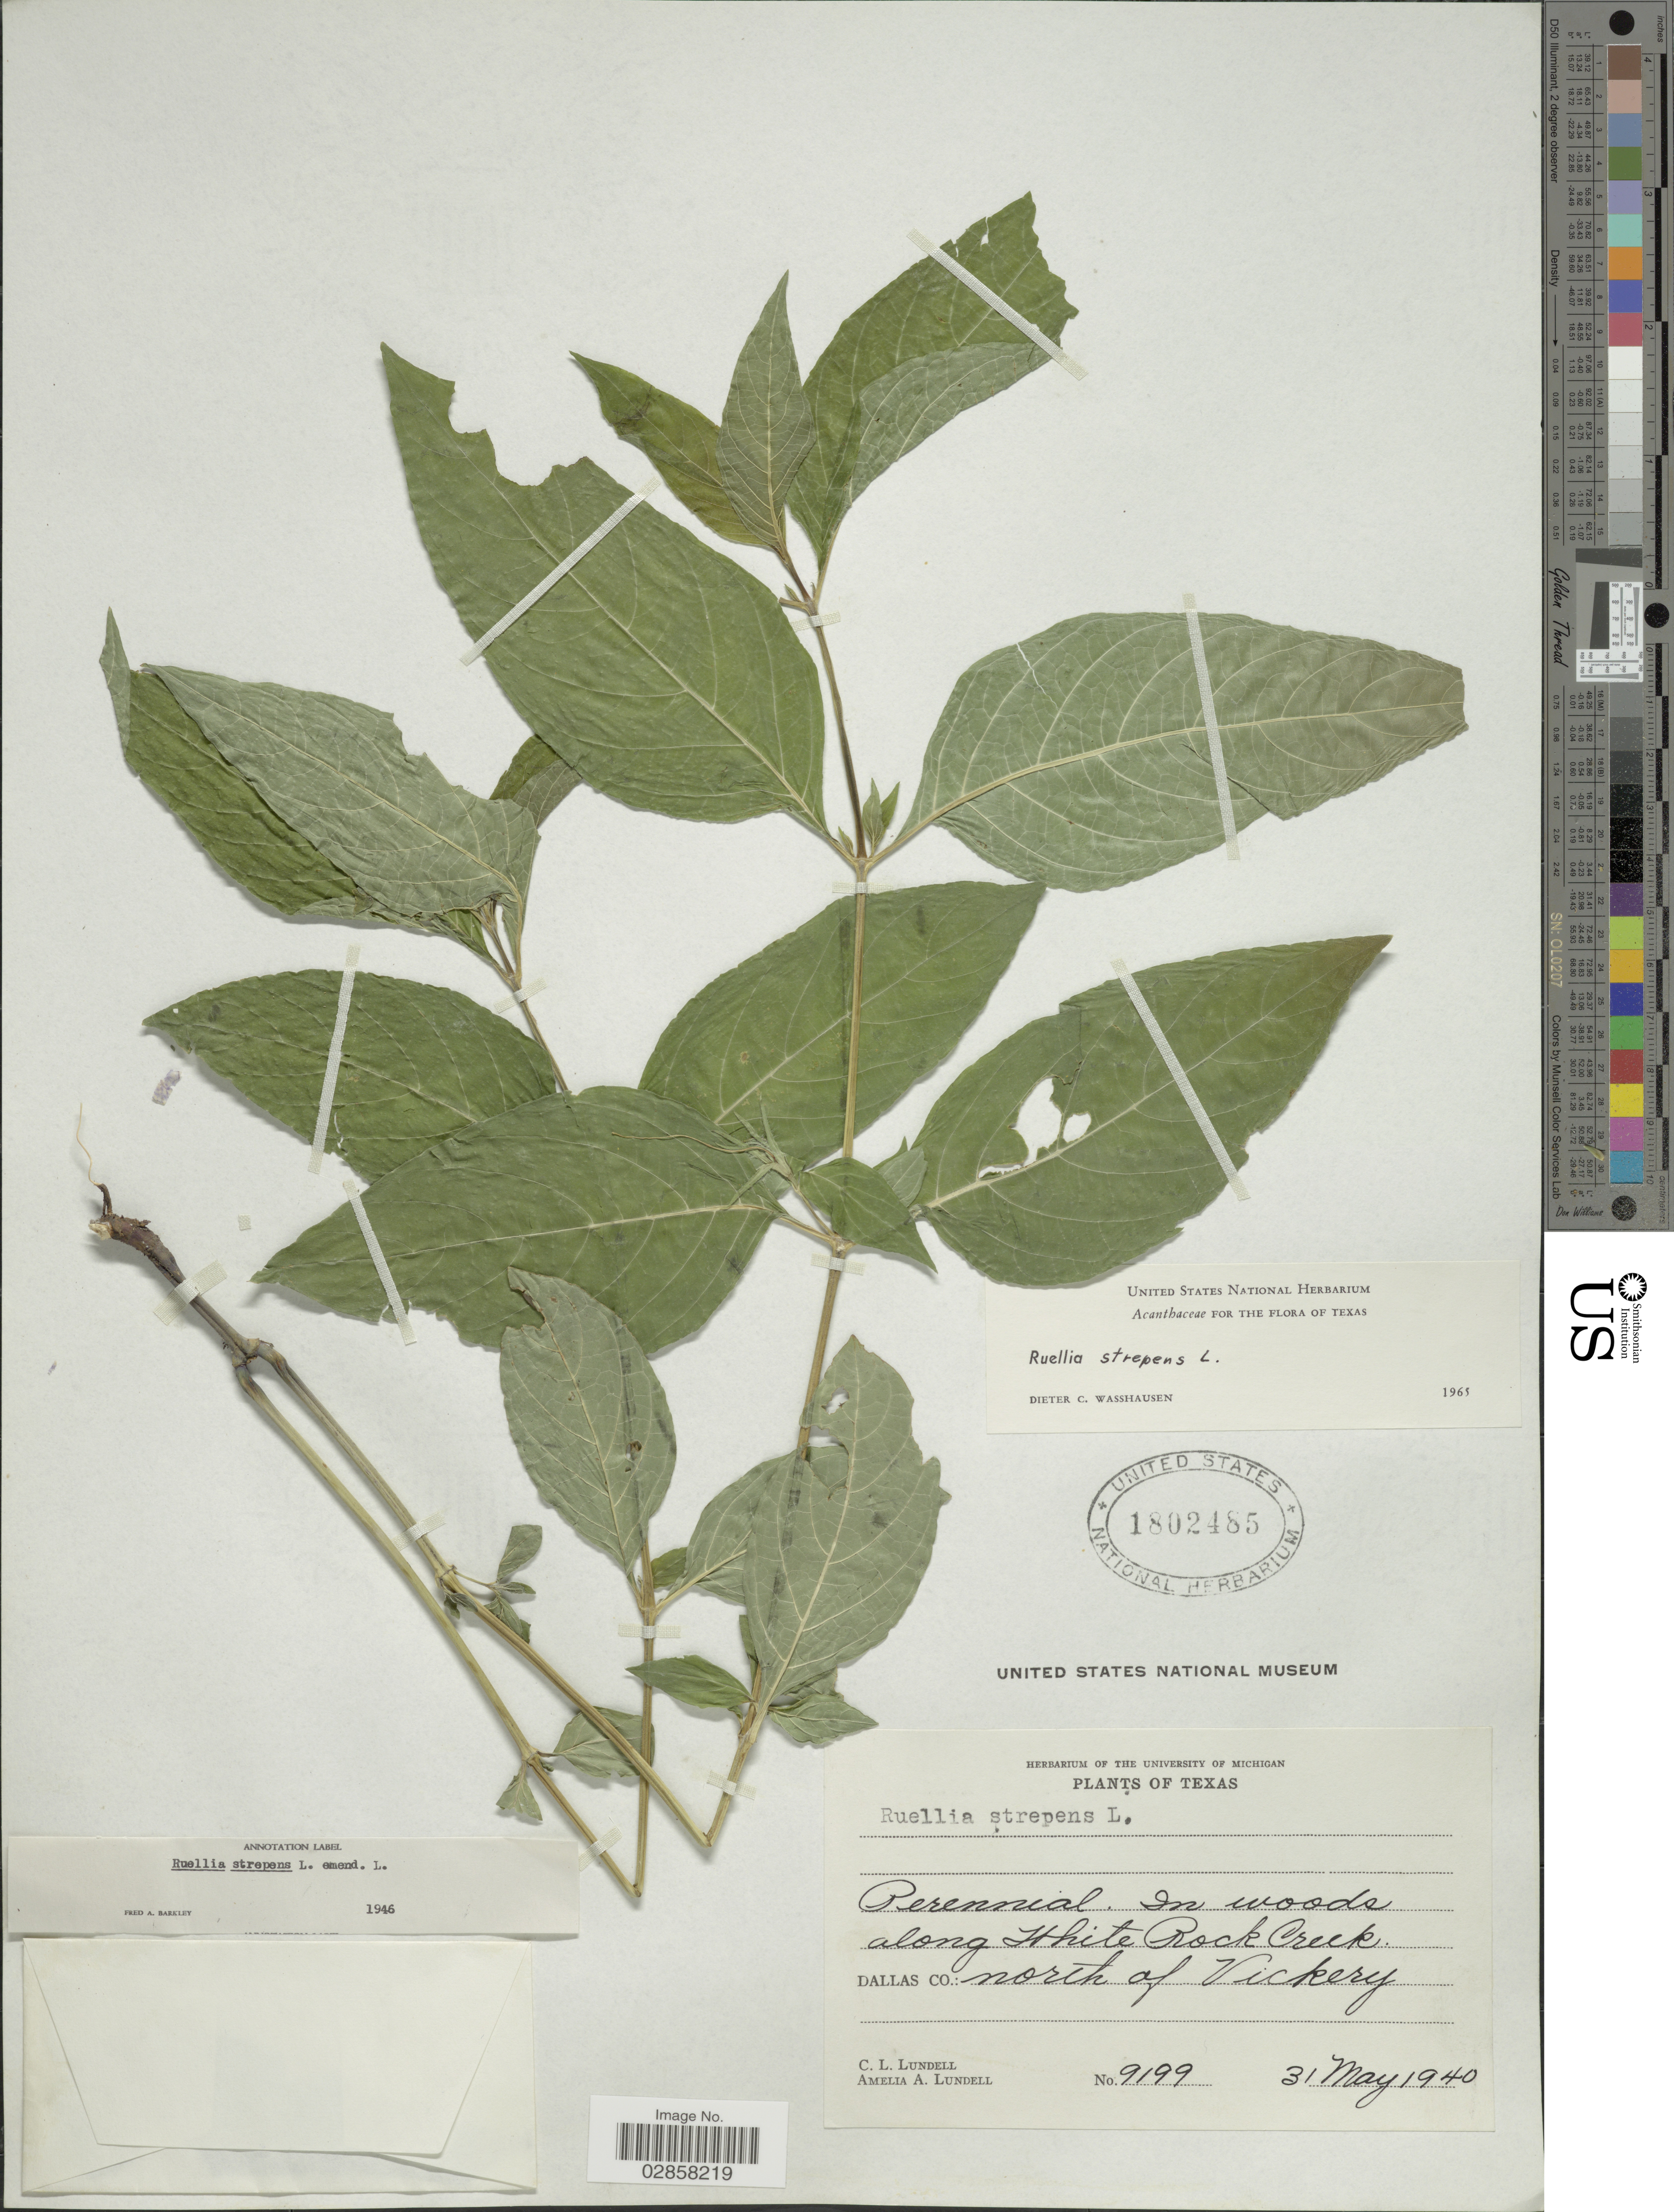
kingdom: Plantae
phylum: Tracheophyta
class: Magnoliopsida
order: Lamiales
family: Acanthaceae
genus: Ruellia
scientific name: Ruellia strepens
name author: L.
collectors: C. L. Lundell & A. A. Lundell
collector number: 9199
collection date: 1940-05-31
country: United States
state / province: Texas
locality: In woods along White Rock Creek. Dallas Co.: north of Vickery.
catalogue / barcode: US 1802485